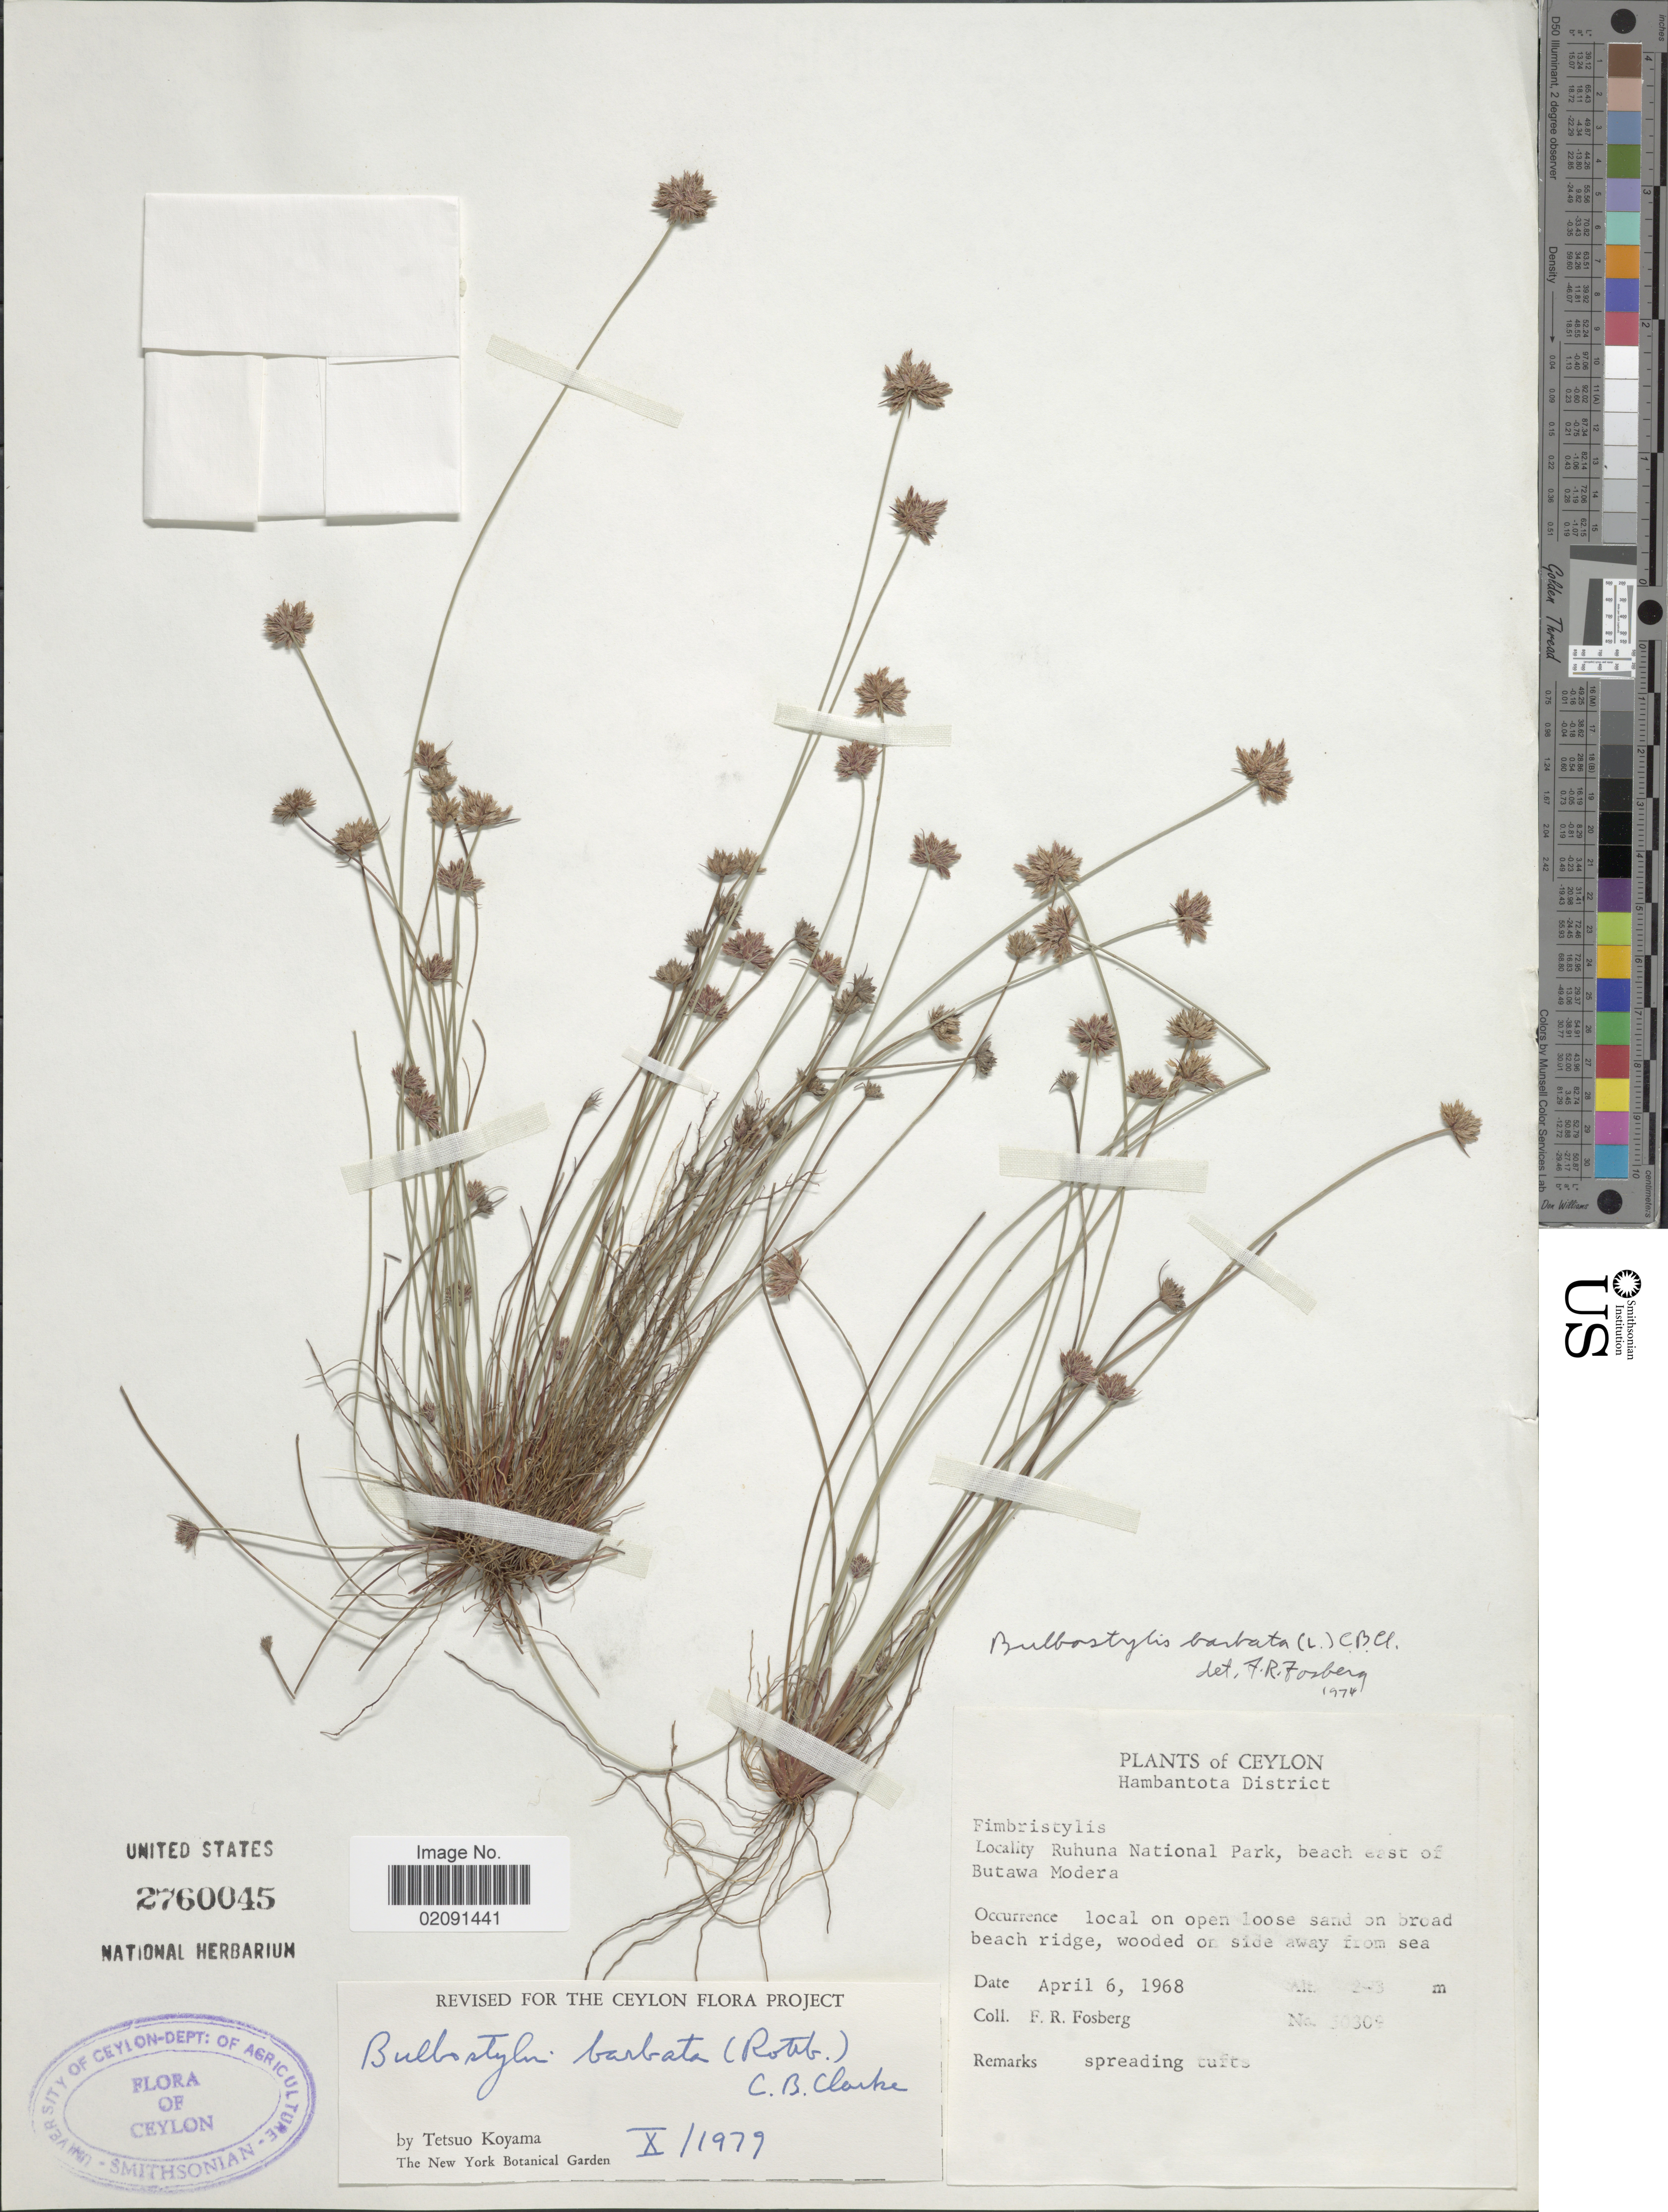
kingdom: Plantae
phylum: Tracheophyta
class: Liliopsida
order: Poales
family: Cyperaceae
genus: Bulbostylis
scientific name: Bulbostylis barbata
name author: (Rottb.) C.B. Clarke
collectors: F. R. Fosberg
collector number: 30309!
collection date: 1968-04-06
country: Sri Lanka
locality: Ceylon, Ruhuna National Park, beach east of Butawa Modera, local on open loose sand on broad beach ridge, wooded or side away from sea.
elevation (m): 243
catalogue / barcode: US 2760045